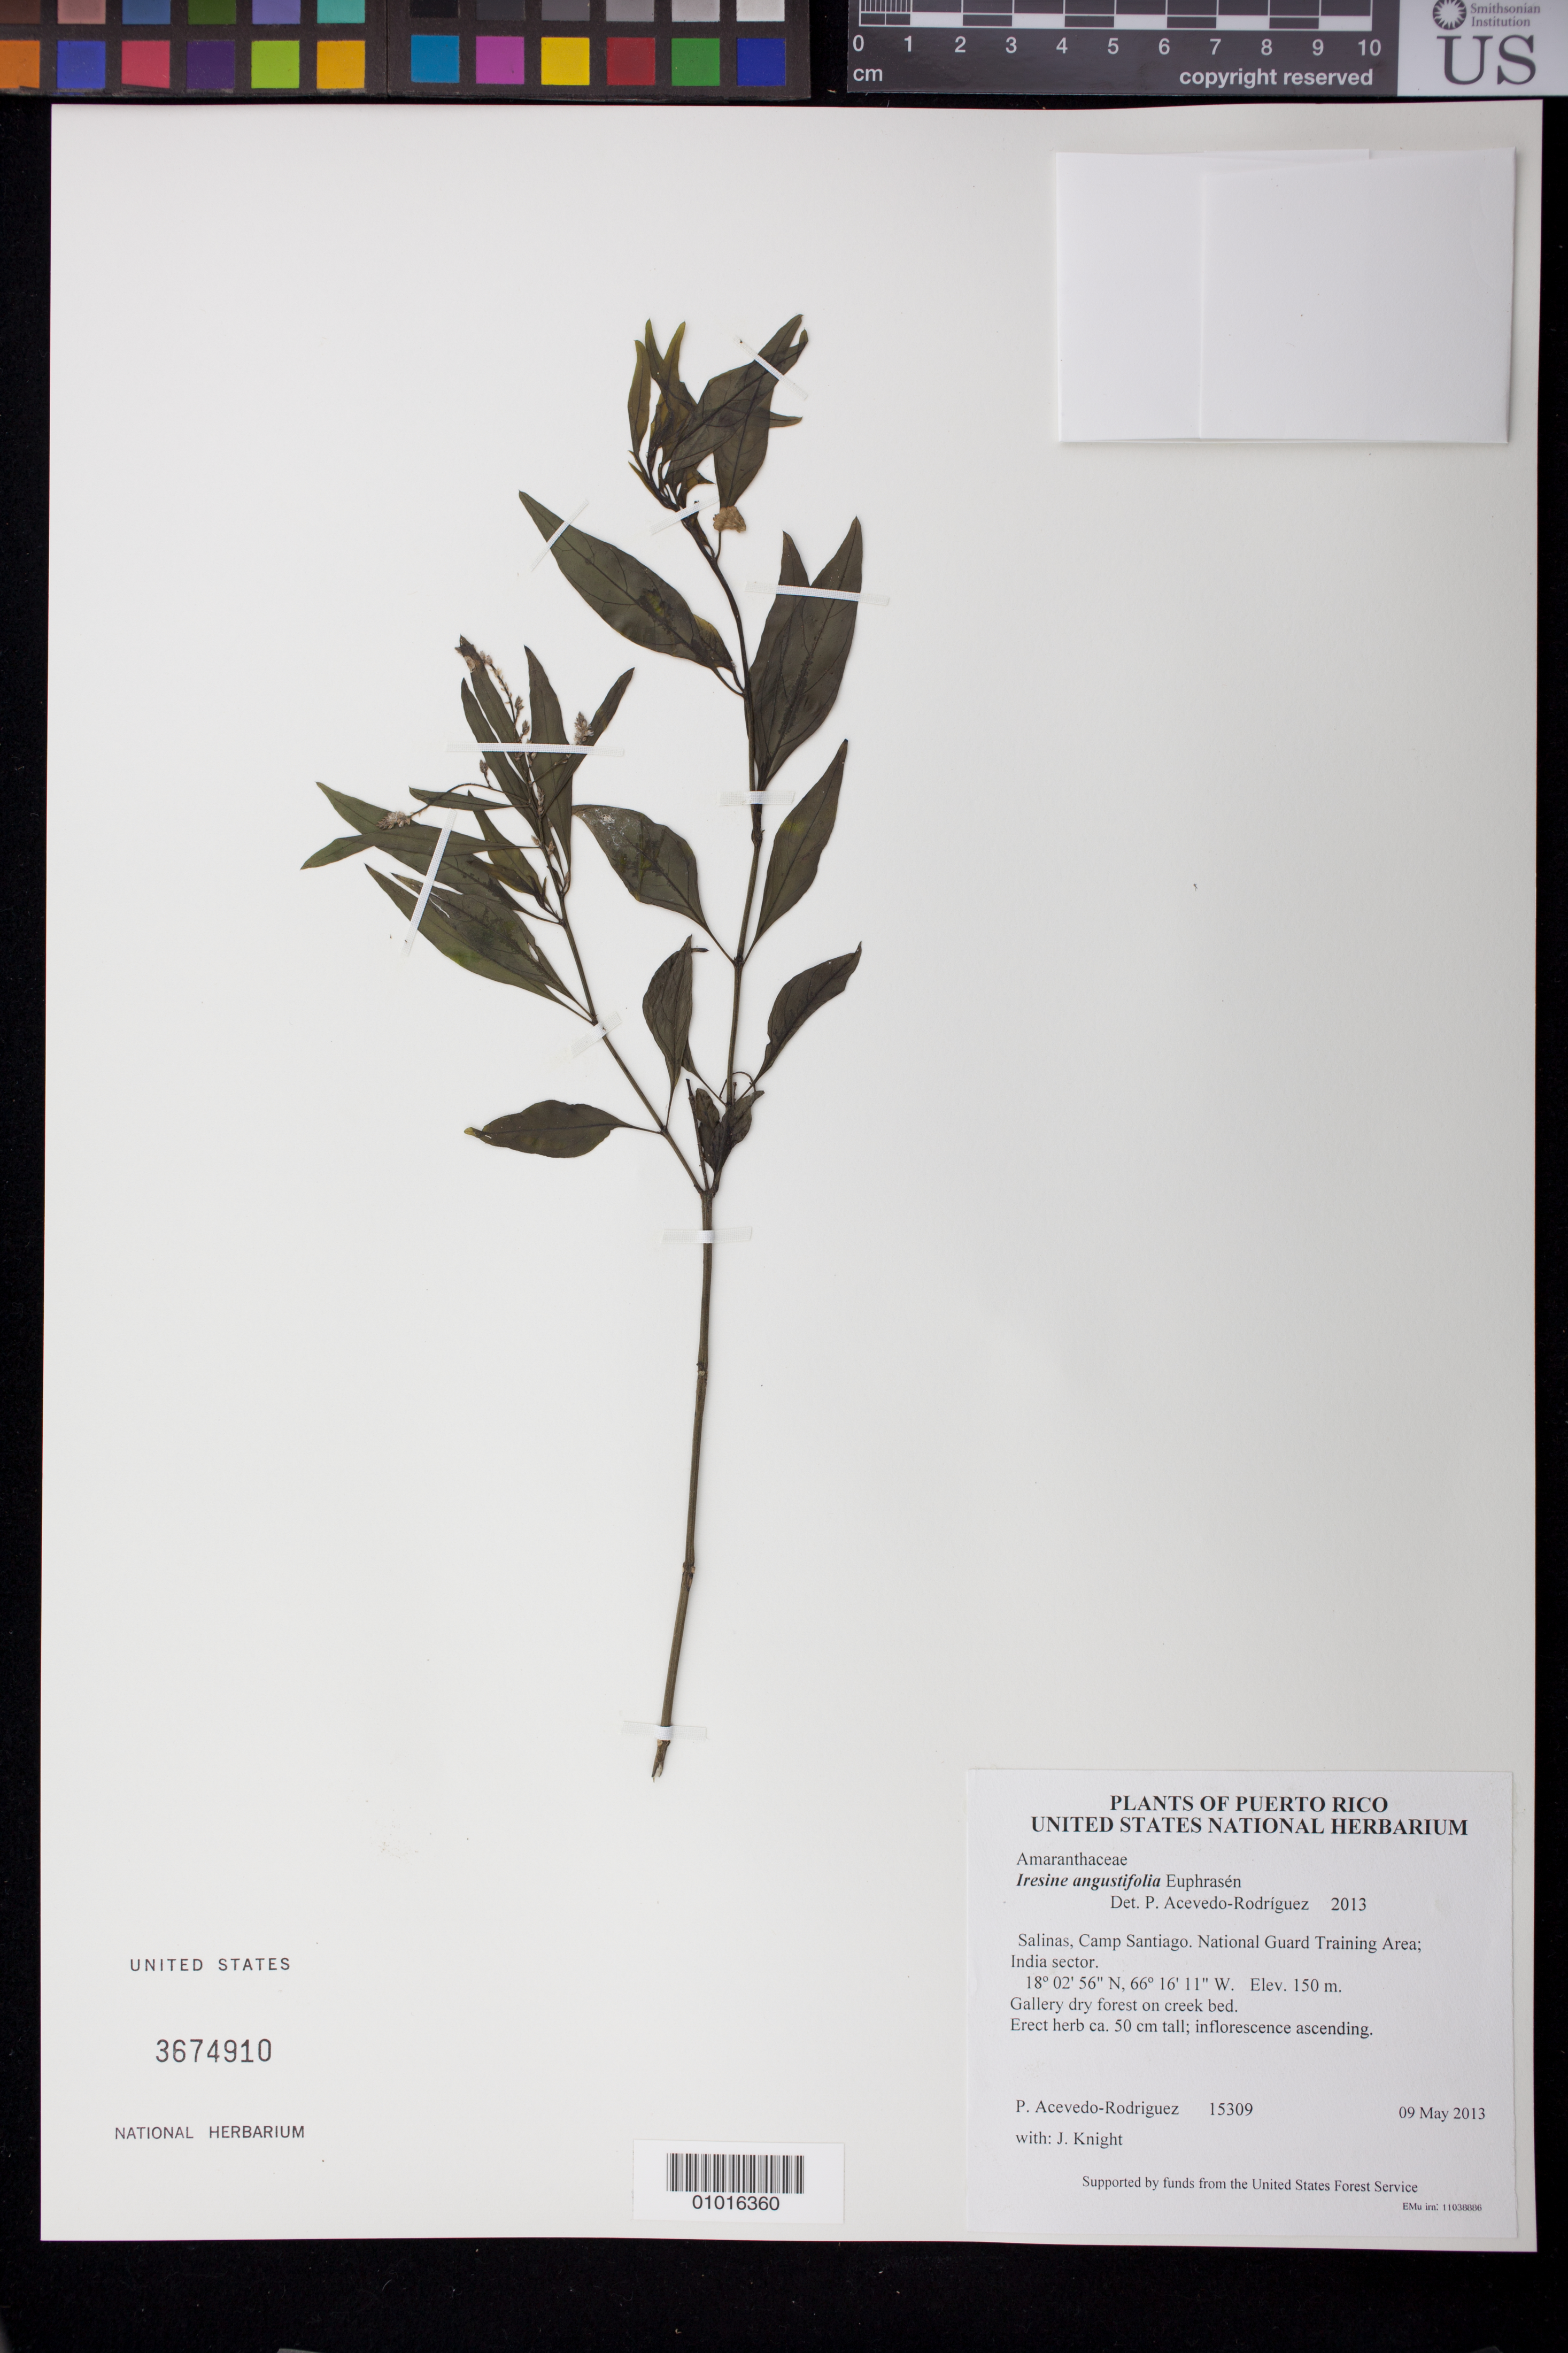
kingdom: Plantae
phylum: Tracheophyta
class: Magnoliopsida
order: Caryophyllales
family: Amaranthaceae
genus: Iresine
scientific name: Iresine angustifolia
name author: Euphrasén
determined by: Acevedo-Rodríguez, P., (BOT), Smithsonian Institution - National Museum of Natural History (UNITED STATES)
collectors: P. Acevedo-Rodr. & J. Knight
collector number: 15309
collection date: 2013-05-09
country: Puerto Rico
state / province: Salinas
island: Puerto Rico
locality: Camp Santiago. National Guard Training Area; India sector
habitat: Gallery dry forest on creek bed.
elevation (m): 150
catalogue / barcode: US 3674910